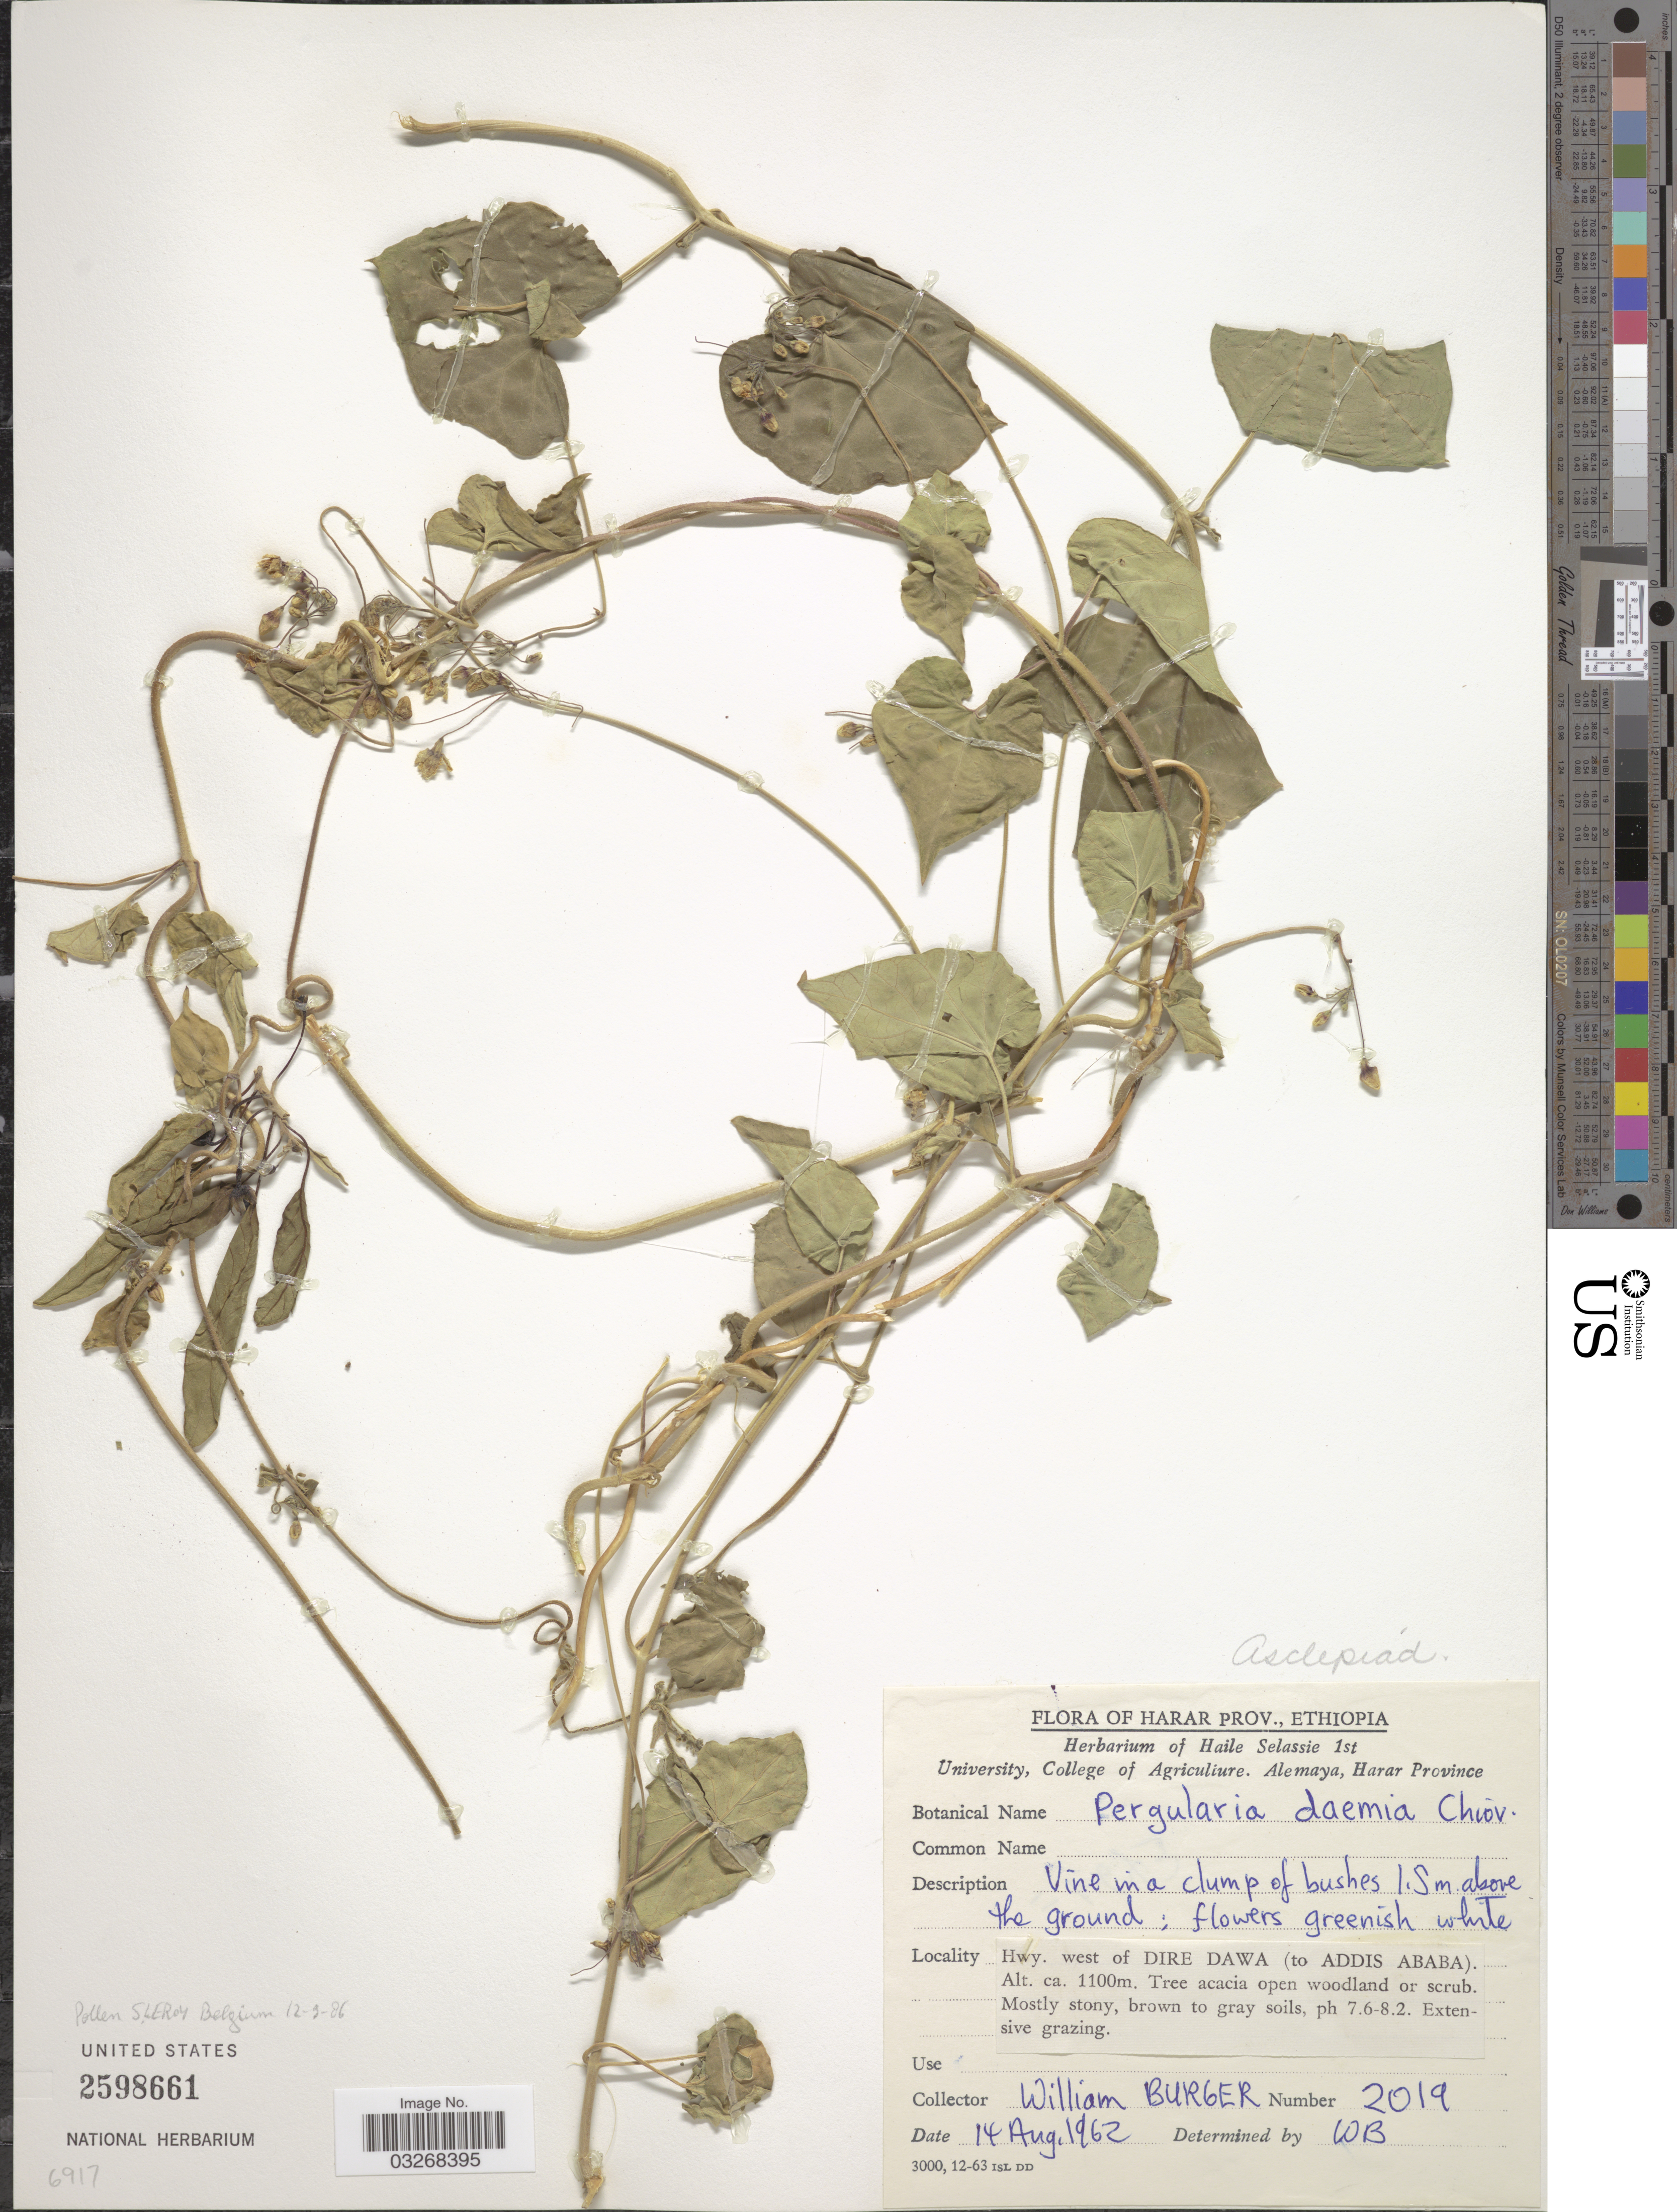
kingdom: Plantae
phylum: Tracheophyta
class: Magnoliopsida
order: Gentianales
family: Apocynaceae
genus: Pergularia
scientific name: Pergularia daemia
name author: (Forssk.) Chiov.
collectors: W. Burger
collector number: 2019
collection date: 1962-08-14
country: Ethiopia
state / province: Addis Ababa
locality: Harar Prov. Hwy. west of Dire Dawa (to Addis Ababa).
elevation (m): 1100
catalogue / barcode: US 2598661